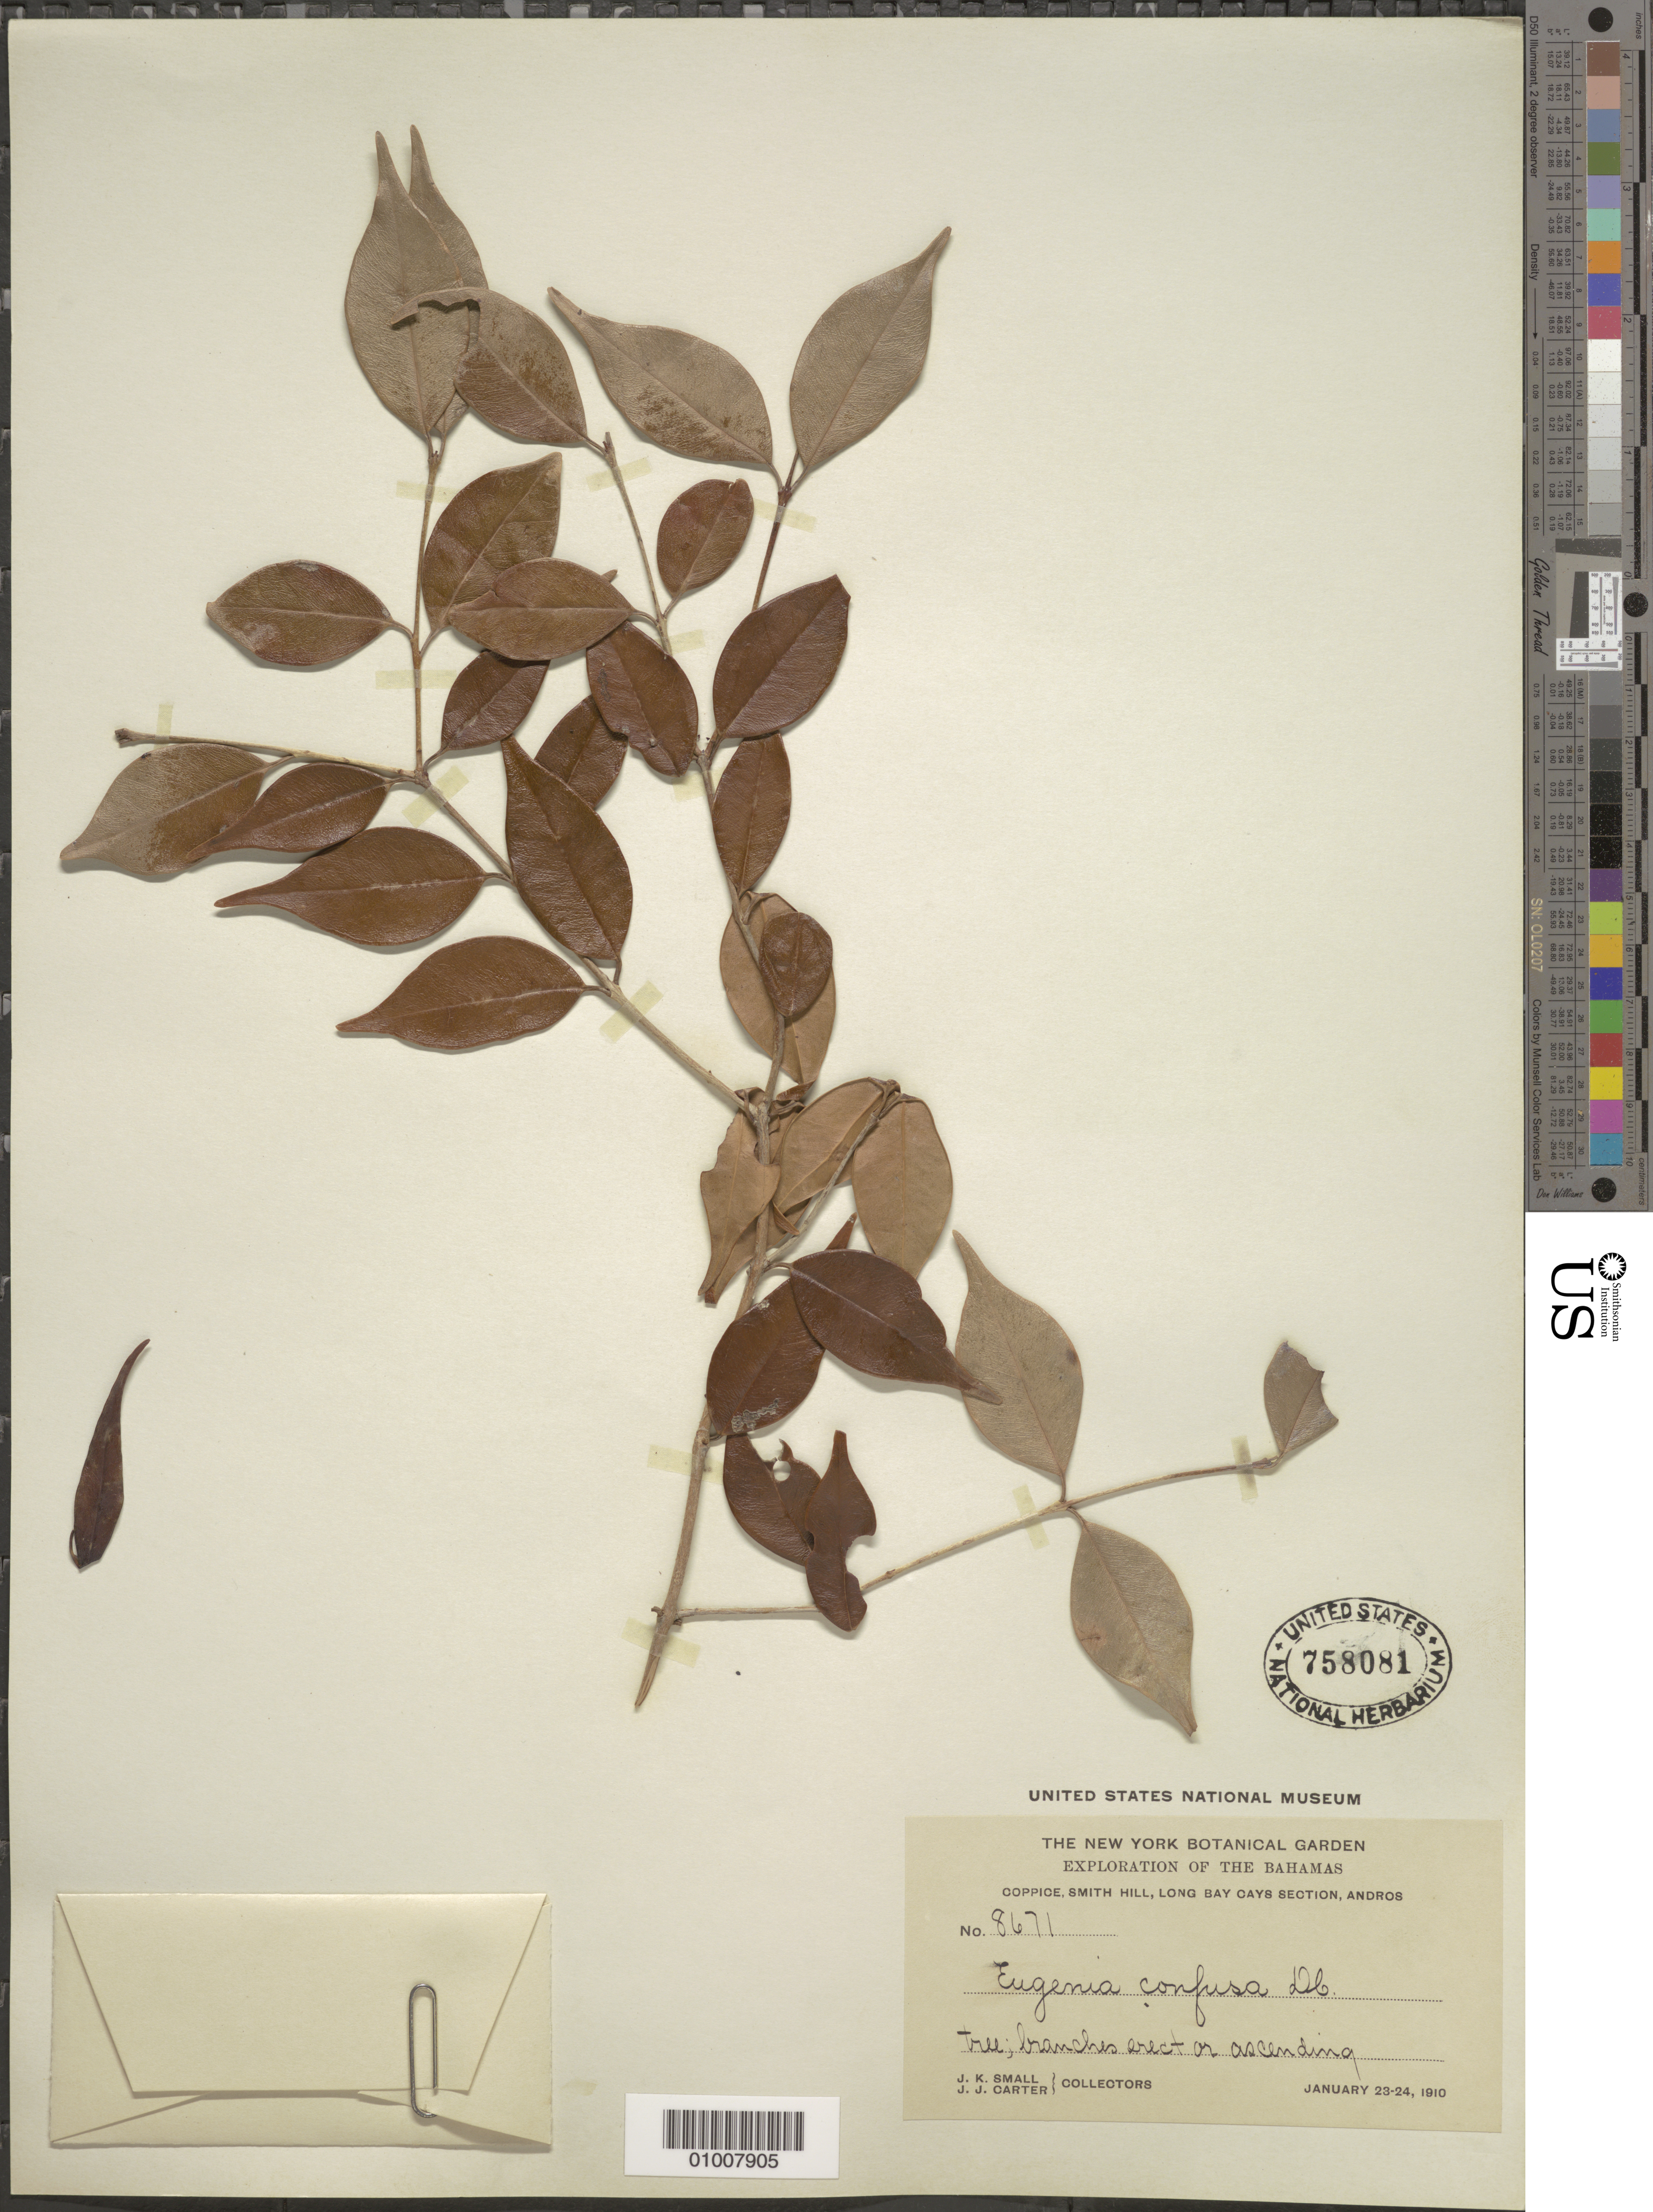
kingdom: Plantae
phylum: Tracheophyta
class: Magnoliopsida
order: Myrtales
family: Myrtaceae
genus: Eugenia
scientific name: Eugenia confusa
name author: DC.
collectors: J. K. Small & J. J. Carter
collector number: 8671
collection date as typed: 23 Jan 1910 to 24 Jan 1910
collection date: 1910-01-23/1910-01-24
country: Bahamas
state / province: South Andros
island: Andros I.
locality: Smith Hill, Long Bay Cays Section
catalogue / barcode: US 758081